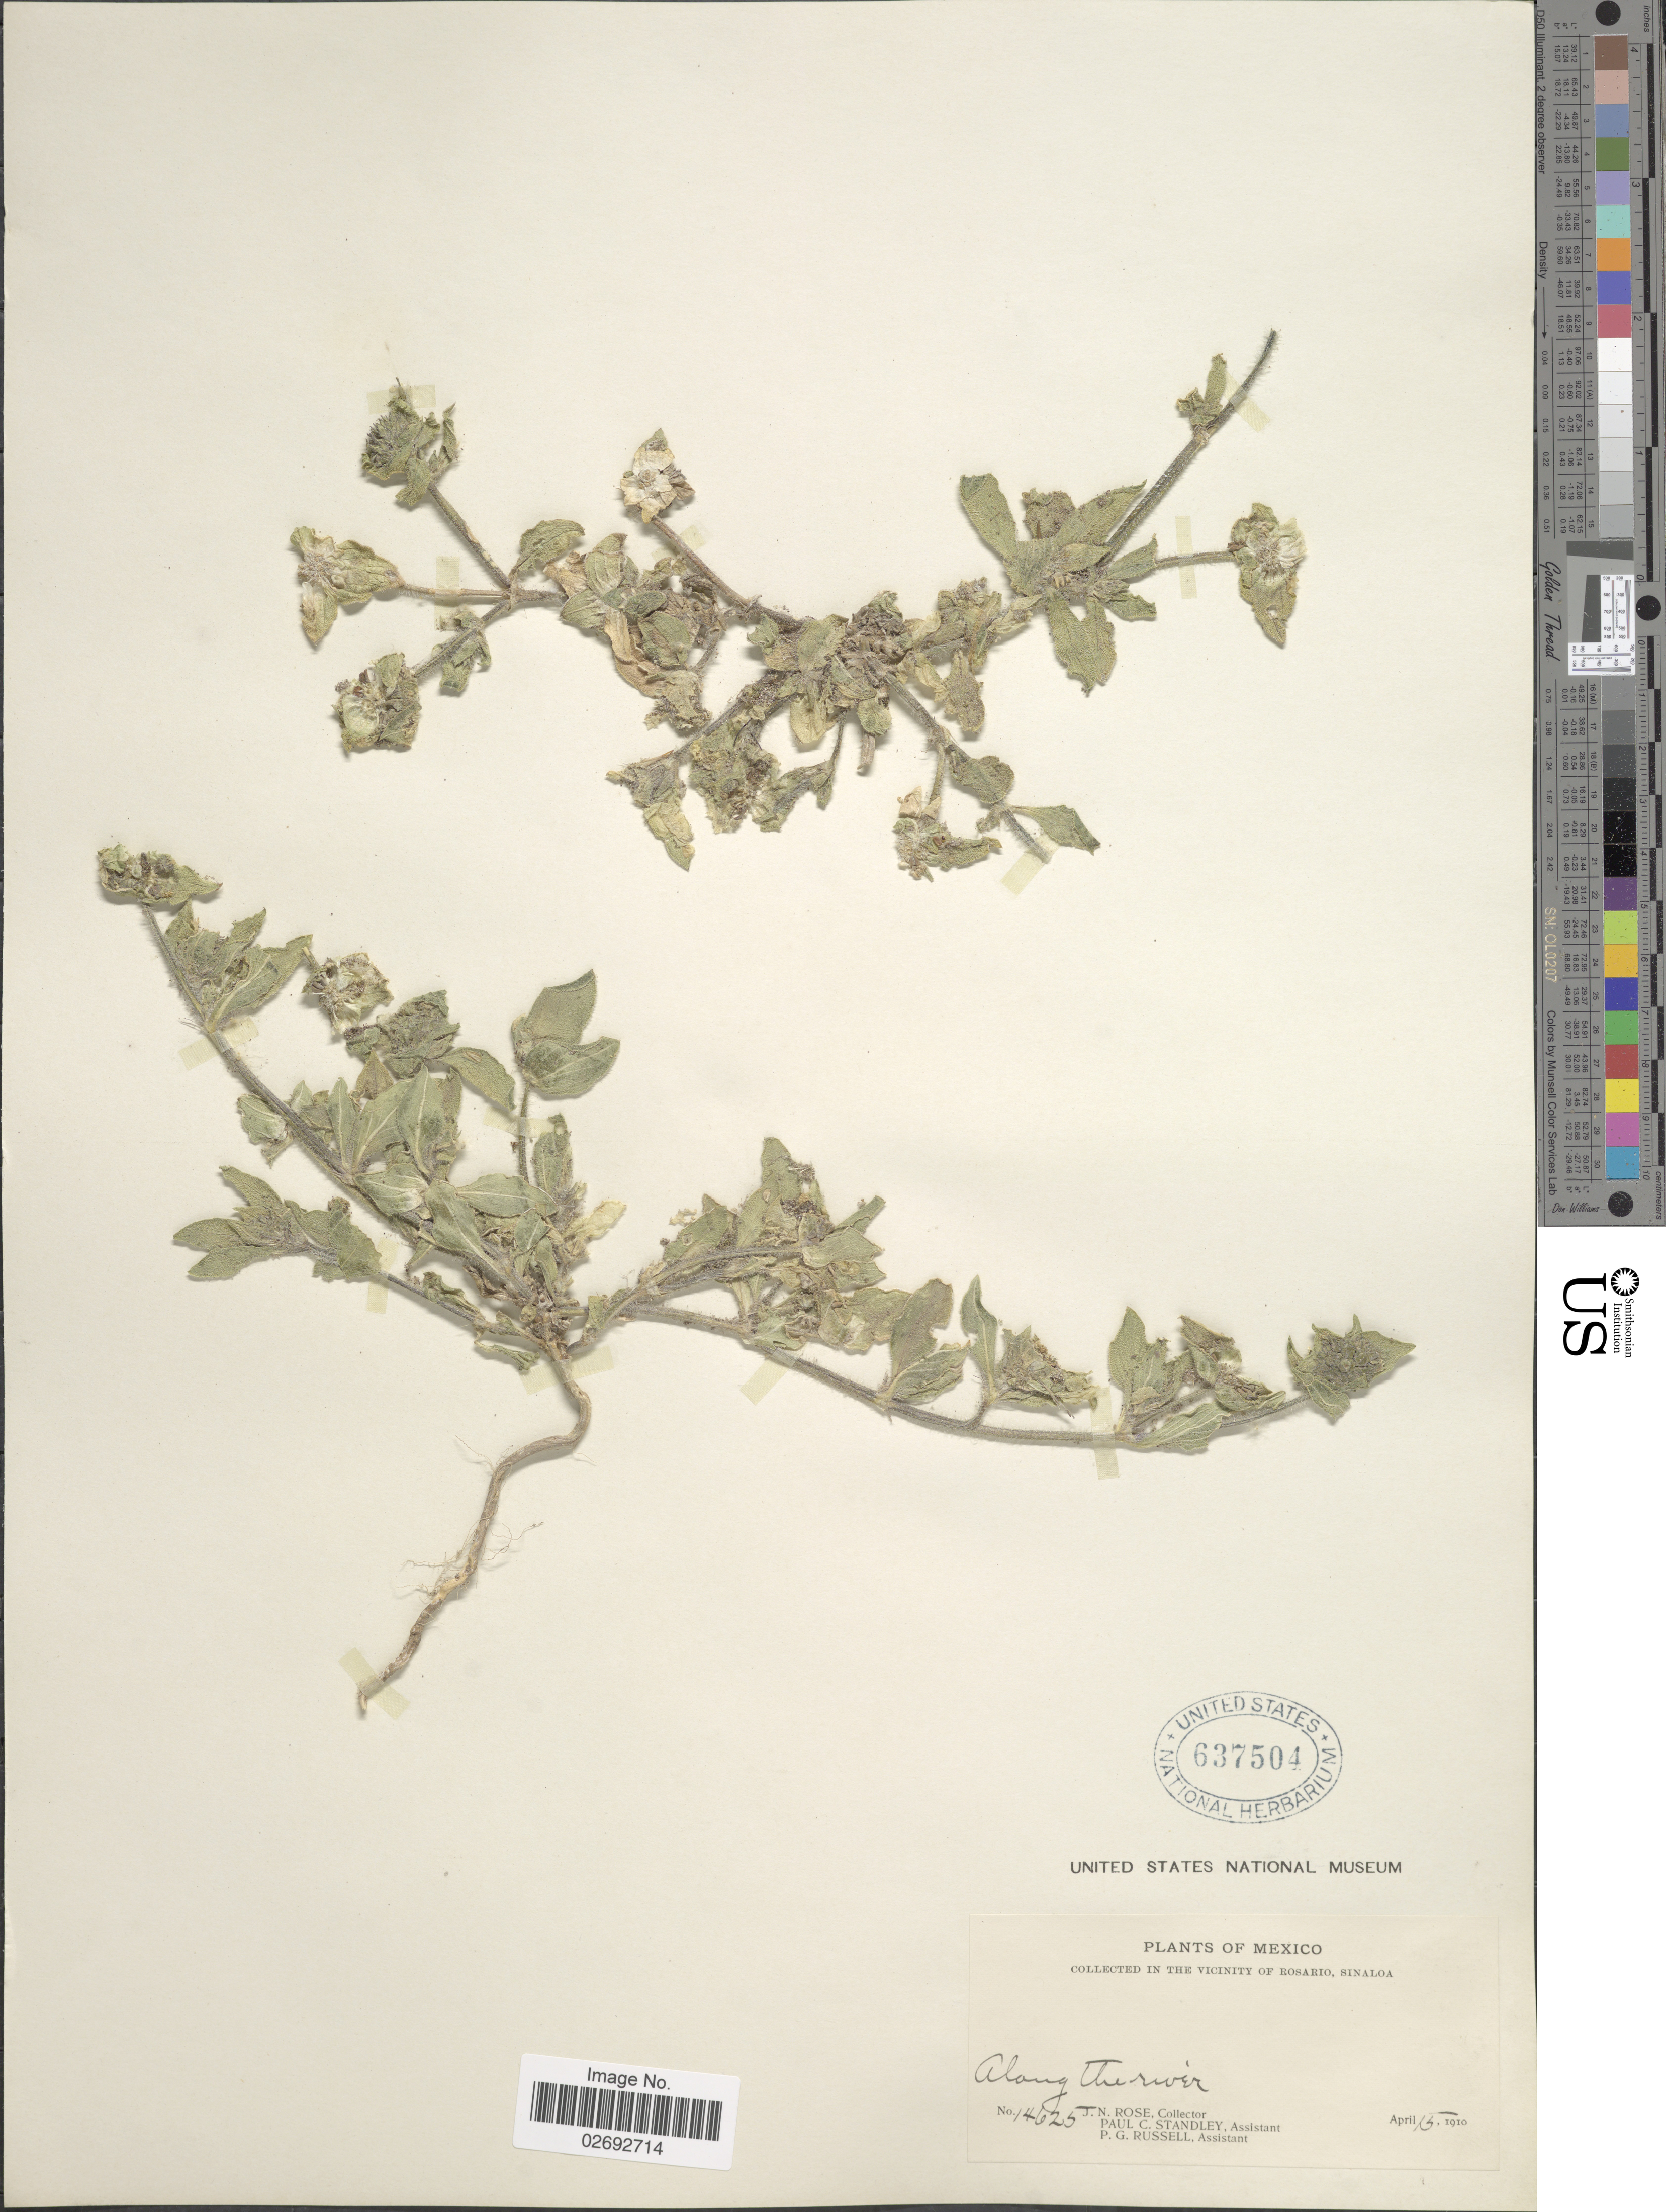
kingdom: Plantae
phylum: Tracheophyta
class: Magnoliopsida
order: Gentianales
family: Rubiaceae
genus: Richardia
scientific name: Richardia scabra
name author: L.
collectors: J. N. Rose, P. C. Standley & P. G. Russell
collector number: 14625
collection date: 1910-04-15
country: Mexico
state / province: Sinaloa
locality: In the vicinity of Rosario, along the river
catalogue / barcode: US 637504